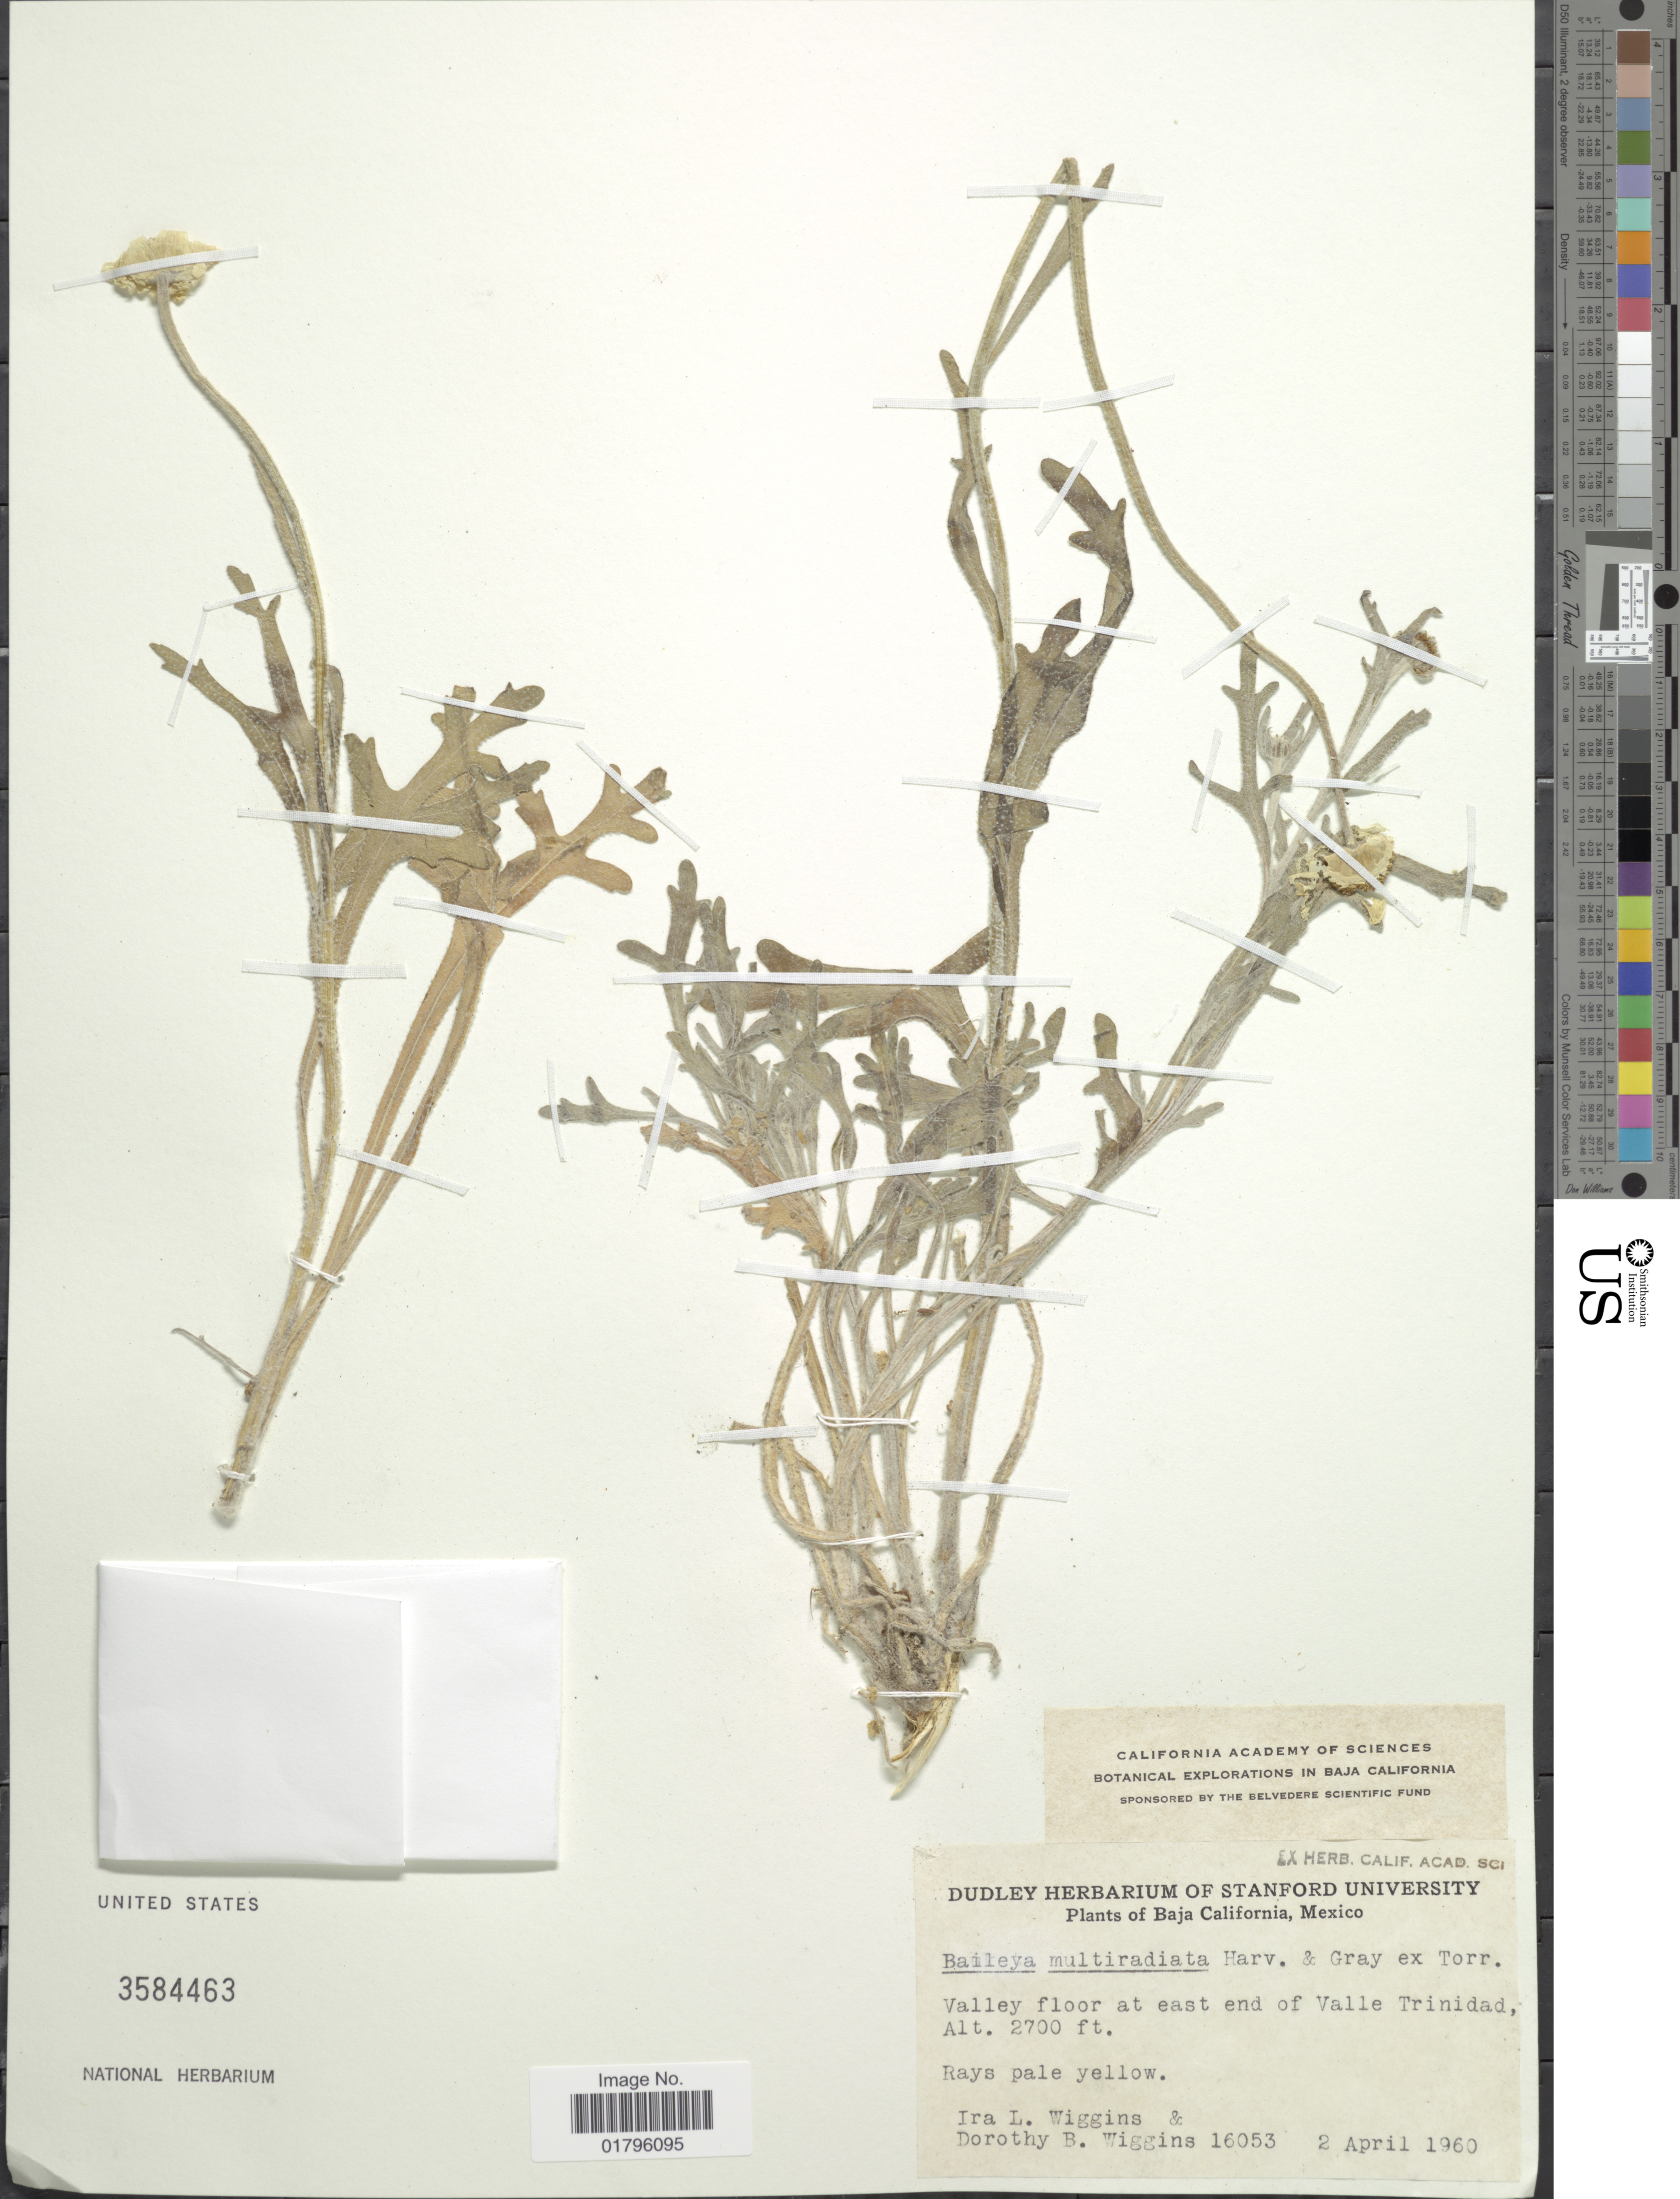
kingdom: Plantae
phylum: Tracheophyta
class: Magnoliopsida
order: Asterales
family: Asteraceae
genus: Baileya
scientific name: Baileya multiradiata var. thurberi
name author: (Rydb.) Kittell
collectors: I. L. Wiggins & D. B. Wiggins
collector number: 16053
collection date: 1960-04-02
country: Mexico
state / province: Baja California Sur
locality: East end of Valle Trinidad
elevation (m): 823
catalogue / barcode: US 3584463